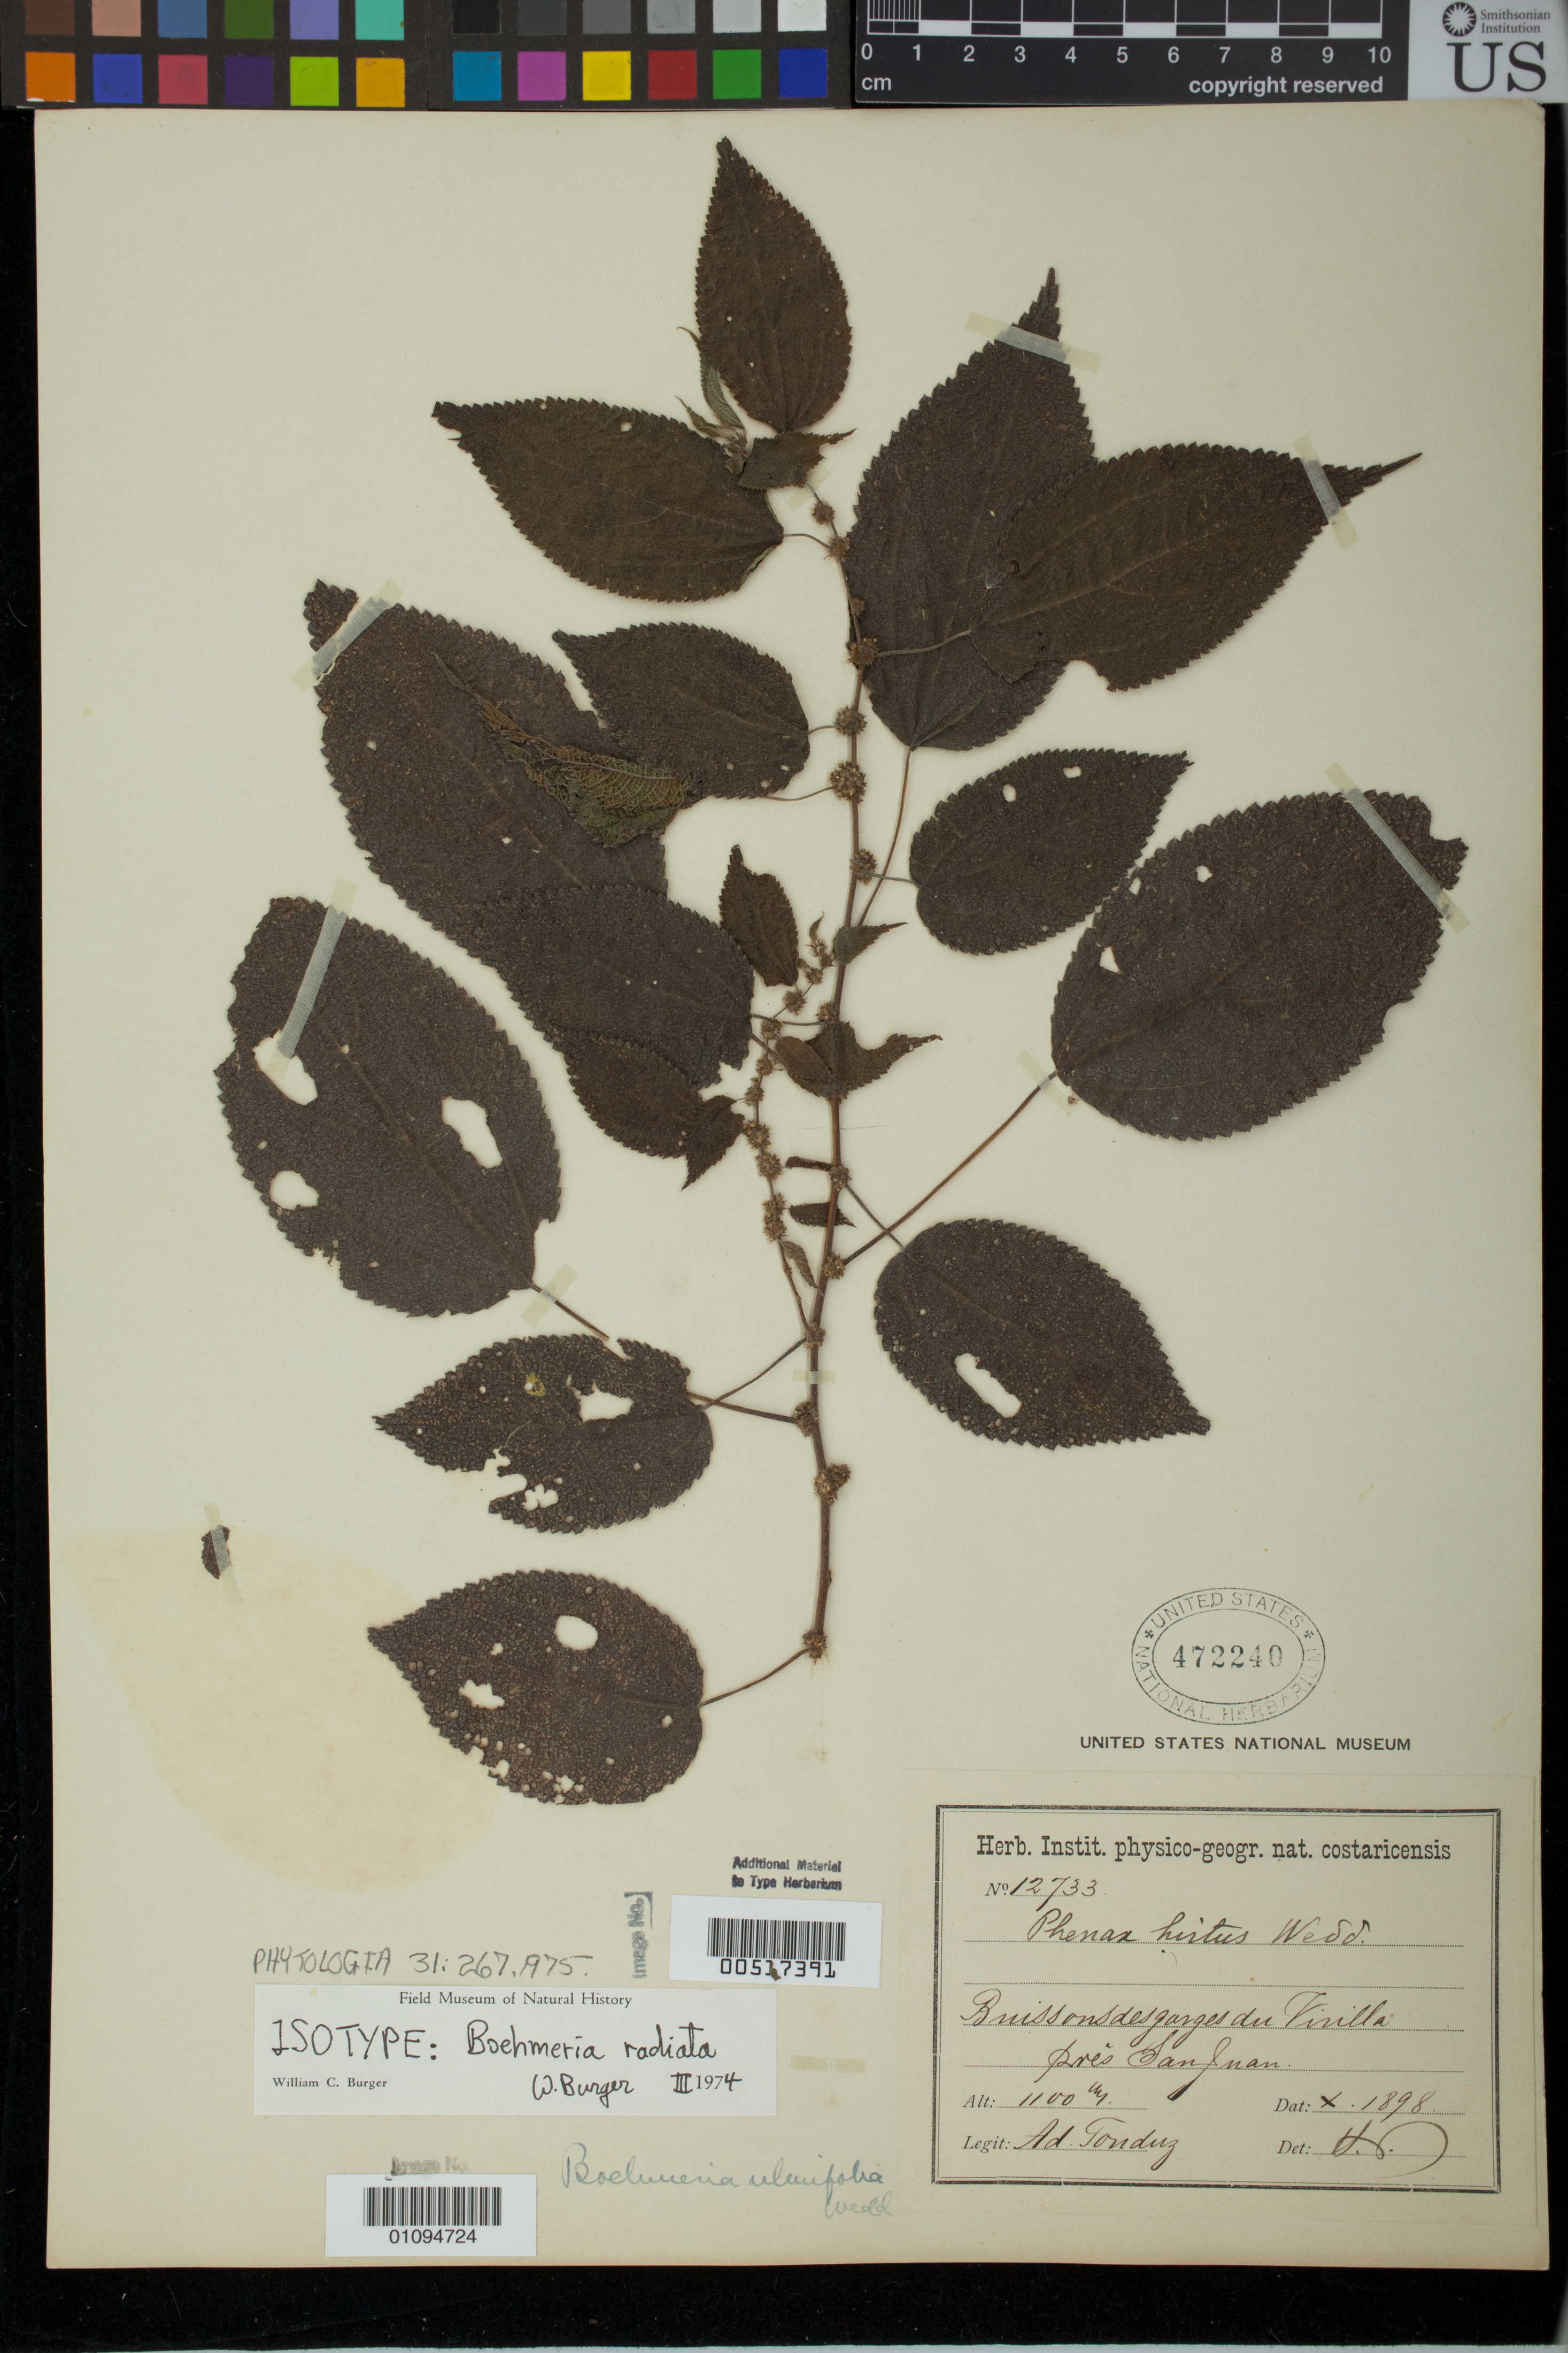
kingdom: Plantae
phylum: Tracheophyta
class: Magnoliopsida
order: Rosales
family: Urticaceae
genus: Boehmeria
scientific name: Boehmeria radiata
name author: W.C. Burger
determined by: Burger, William C.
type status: Isotype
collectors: A. Tonduz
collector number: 12733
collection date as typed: Oct 1898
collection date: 1898-10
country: Costa Rica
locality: Buissons des gorges du Virilla pres San Juan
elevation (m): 1100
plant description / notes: Specimen previously barcoded in separate database; entered into EMu for Type Register Project, 15 Dec 2011.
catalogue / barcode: US 472240